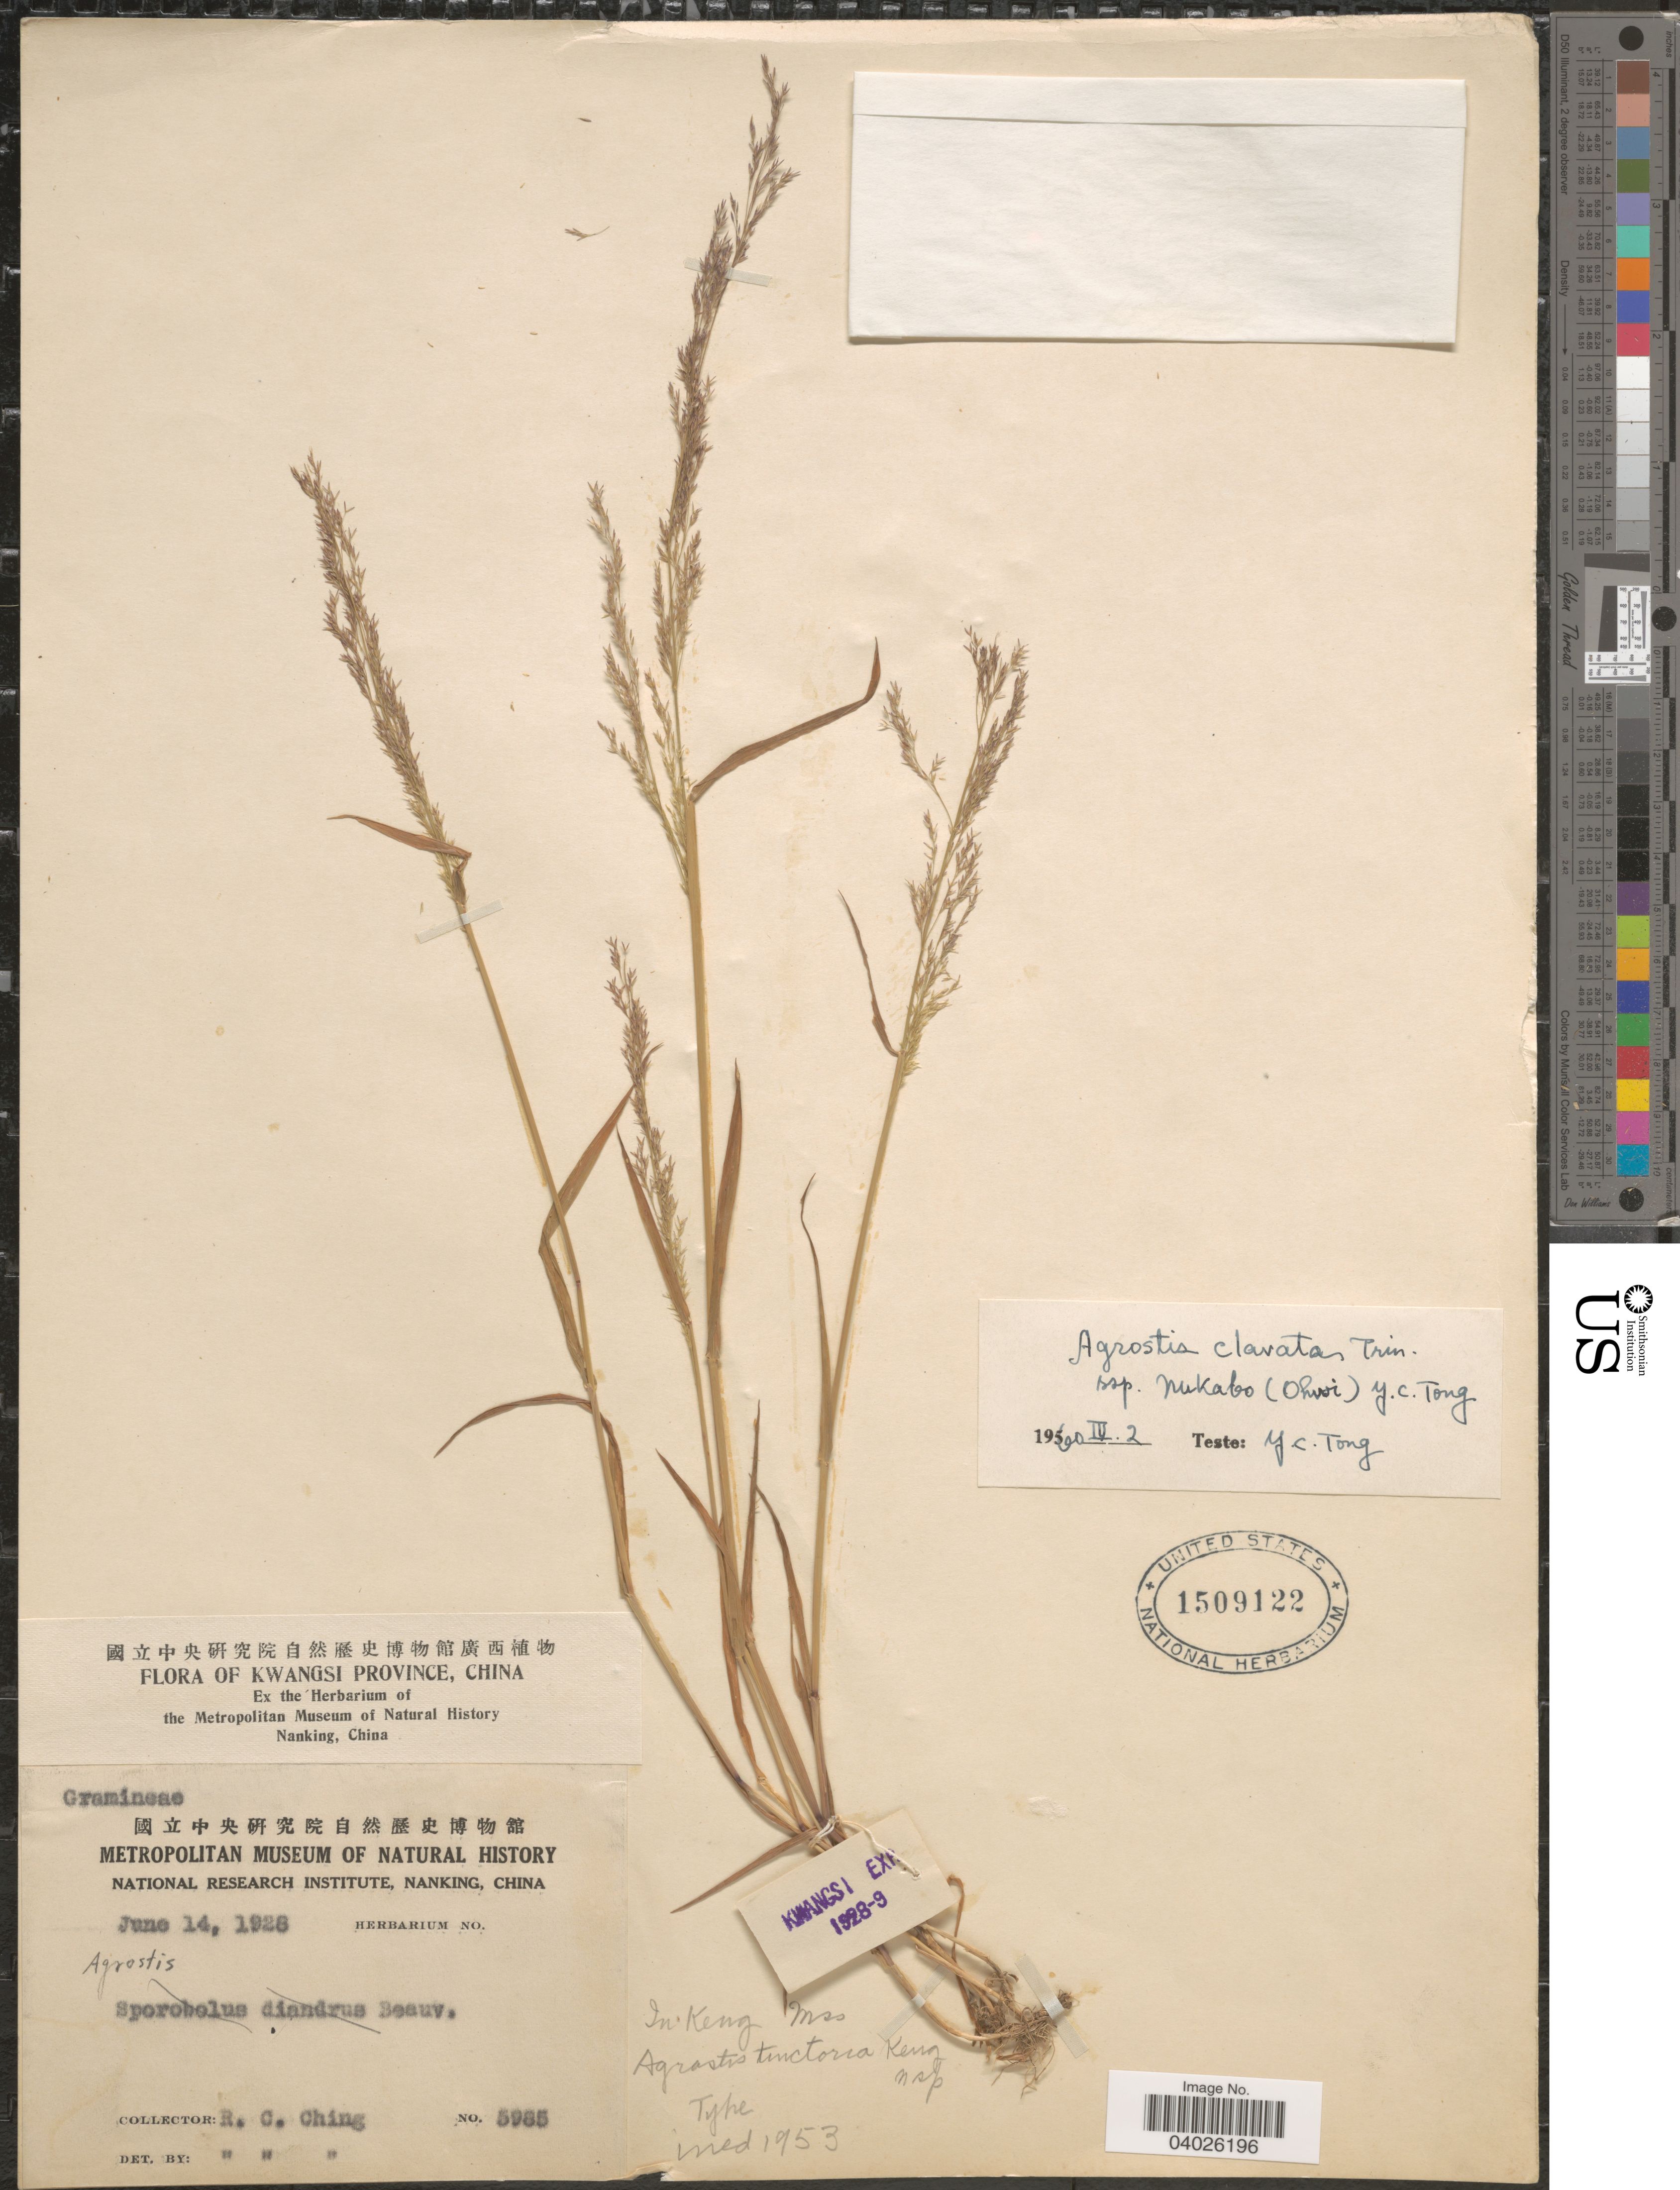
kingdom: Plantae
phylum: Tracheophyta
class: Liliopsida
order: Poales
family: Poaceae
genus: Agrostis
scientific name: Agrostis clavata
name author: Trin.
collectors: R. C. Ching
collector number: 5985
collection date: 1928-06-14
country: China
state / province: Guangxi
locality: Kwangsi Province.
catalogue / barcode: US 1509122